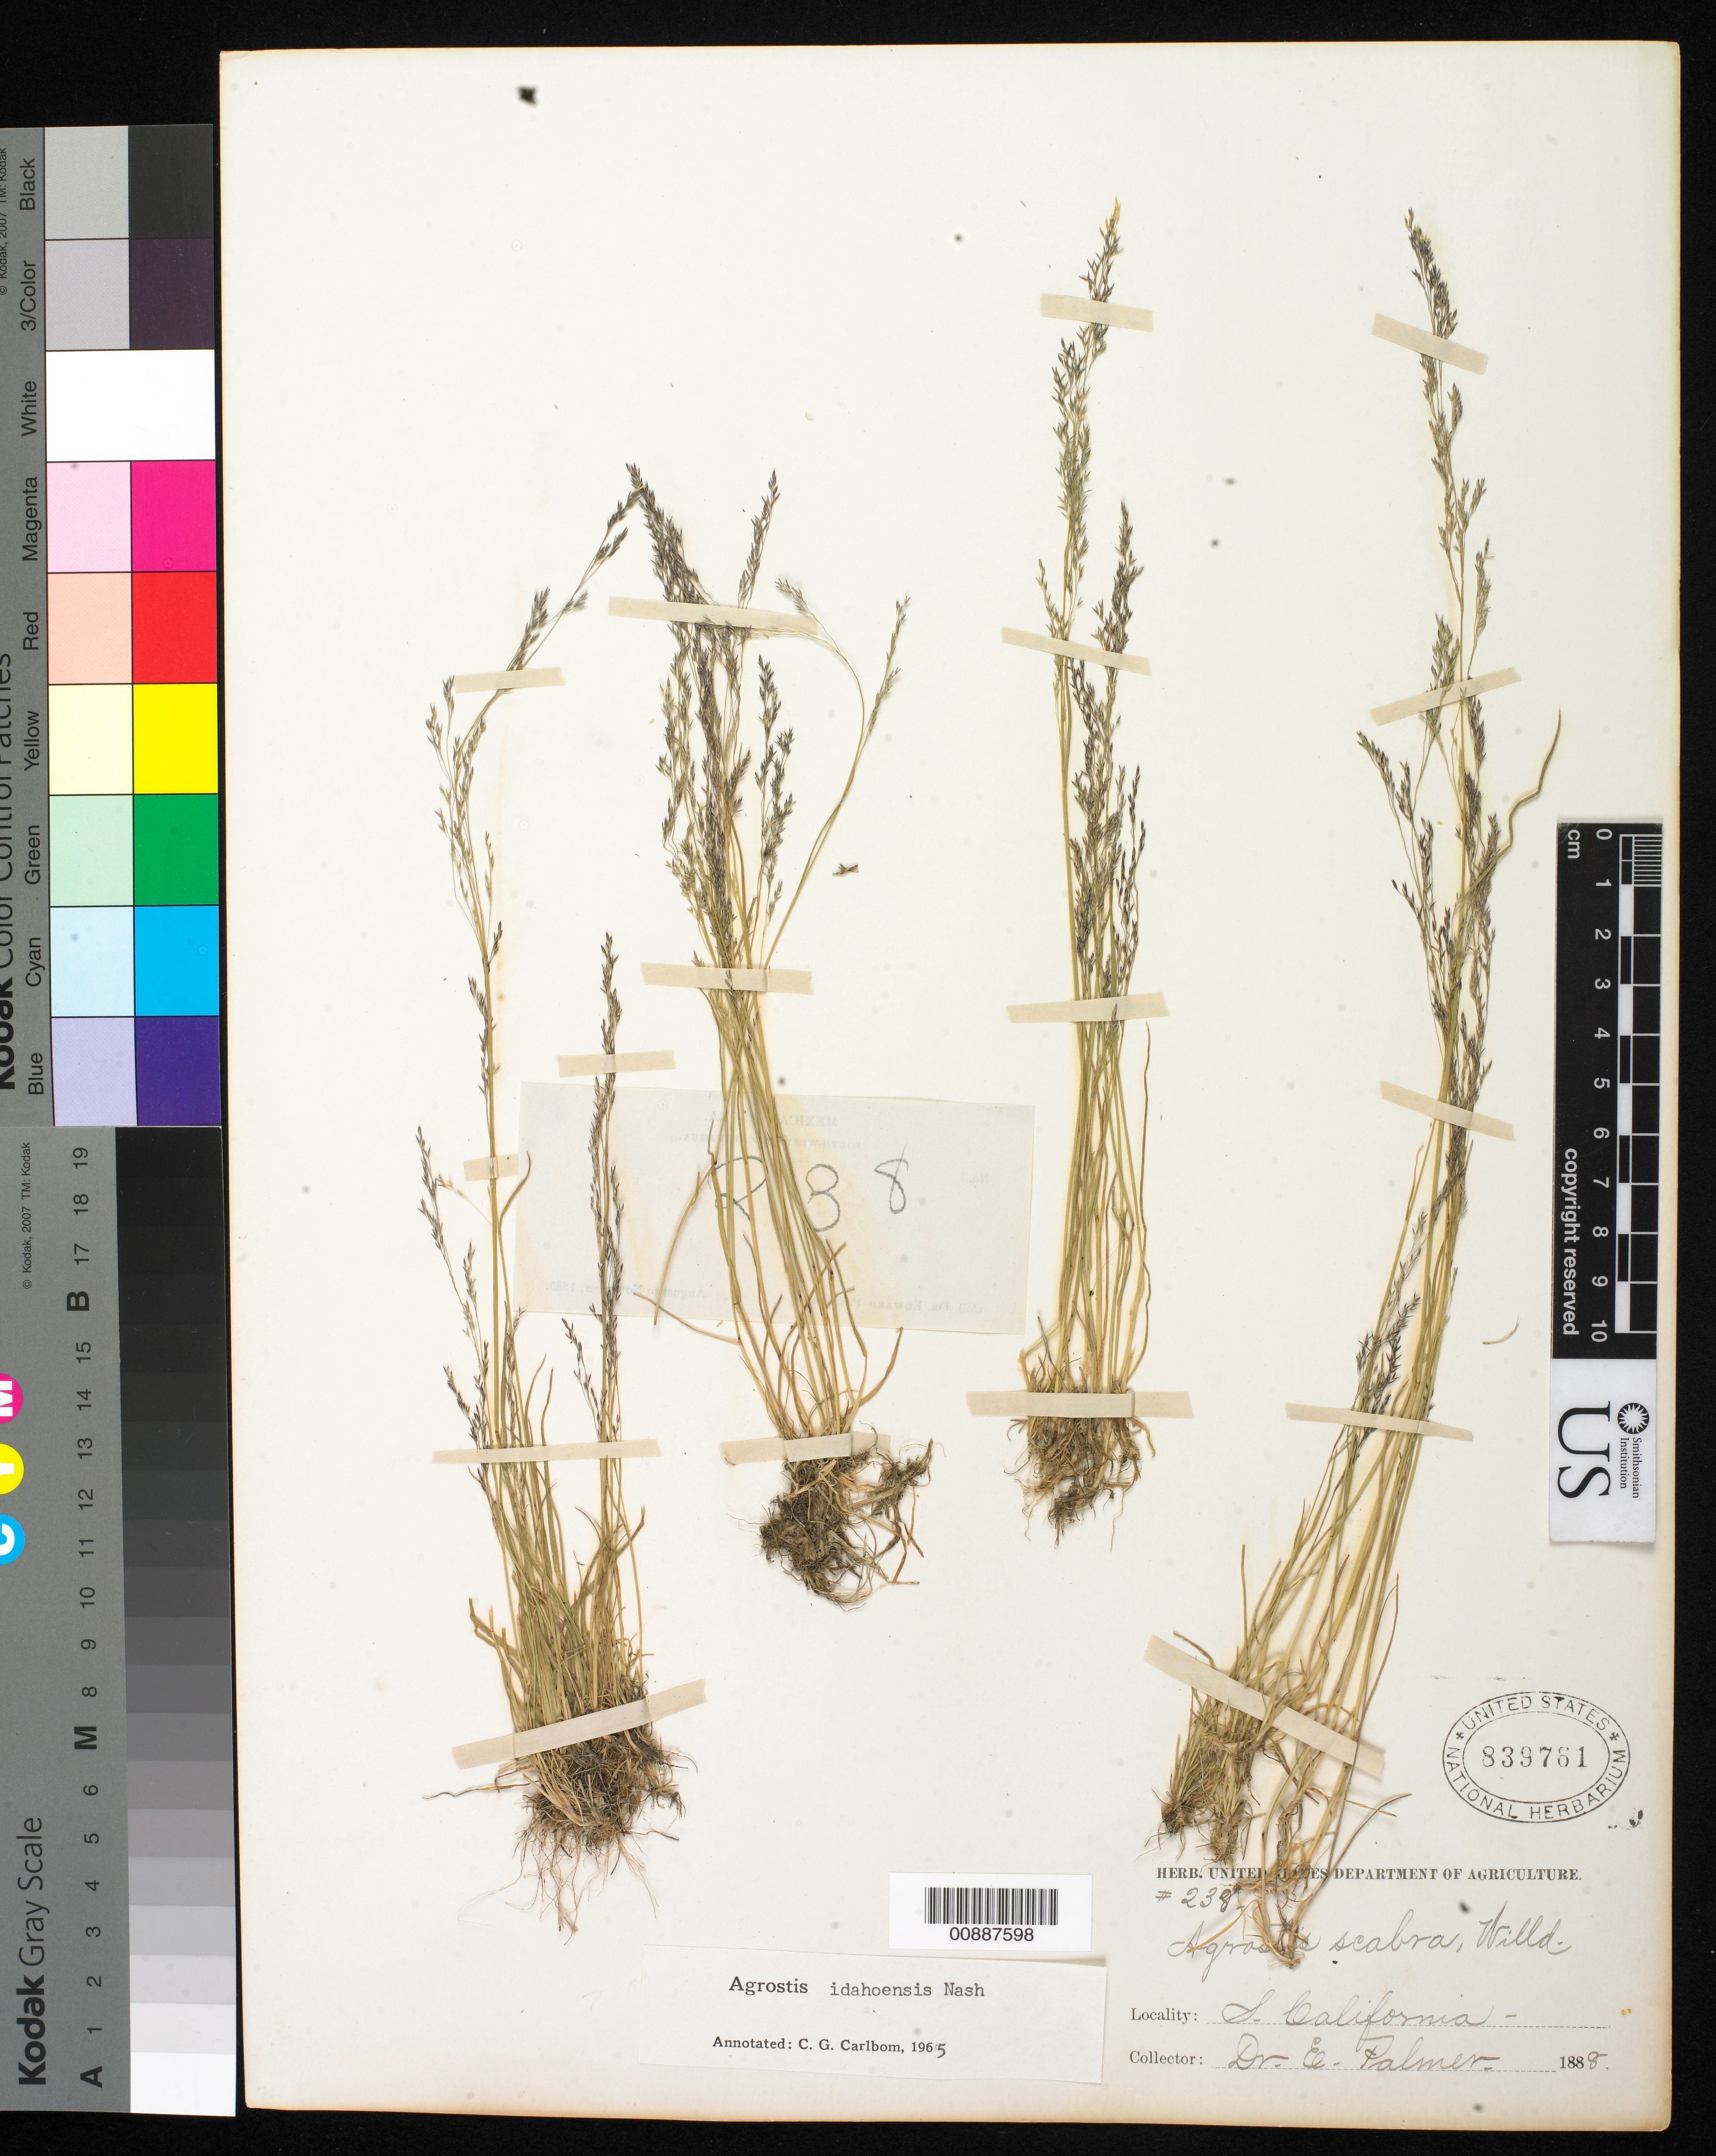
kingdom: Plantae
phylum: Tracheophyta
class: Liliopsida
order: Poales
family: Poaceae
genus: Agrostis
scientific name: Agrostis idahoensis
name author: Nash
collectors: E. Palmer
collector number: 238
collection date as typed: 1888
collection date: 1888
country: United States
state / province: California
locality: S California.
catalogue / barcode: US 839761